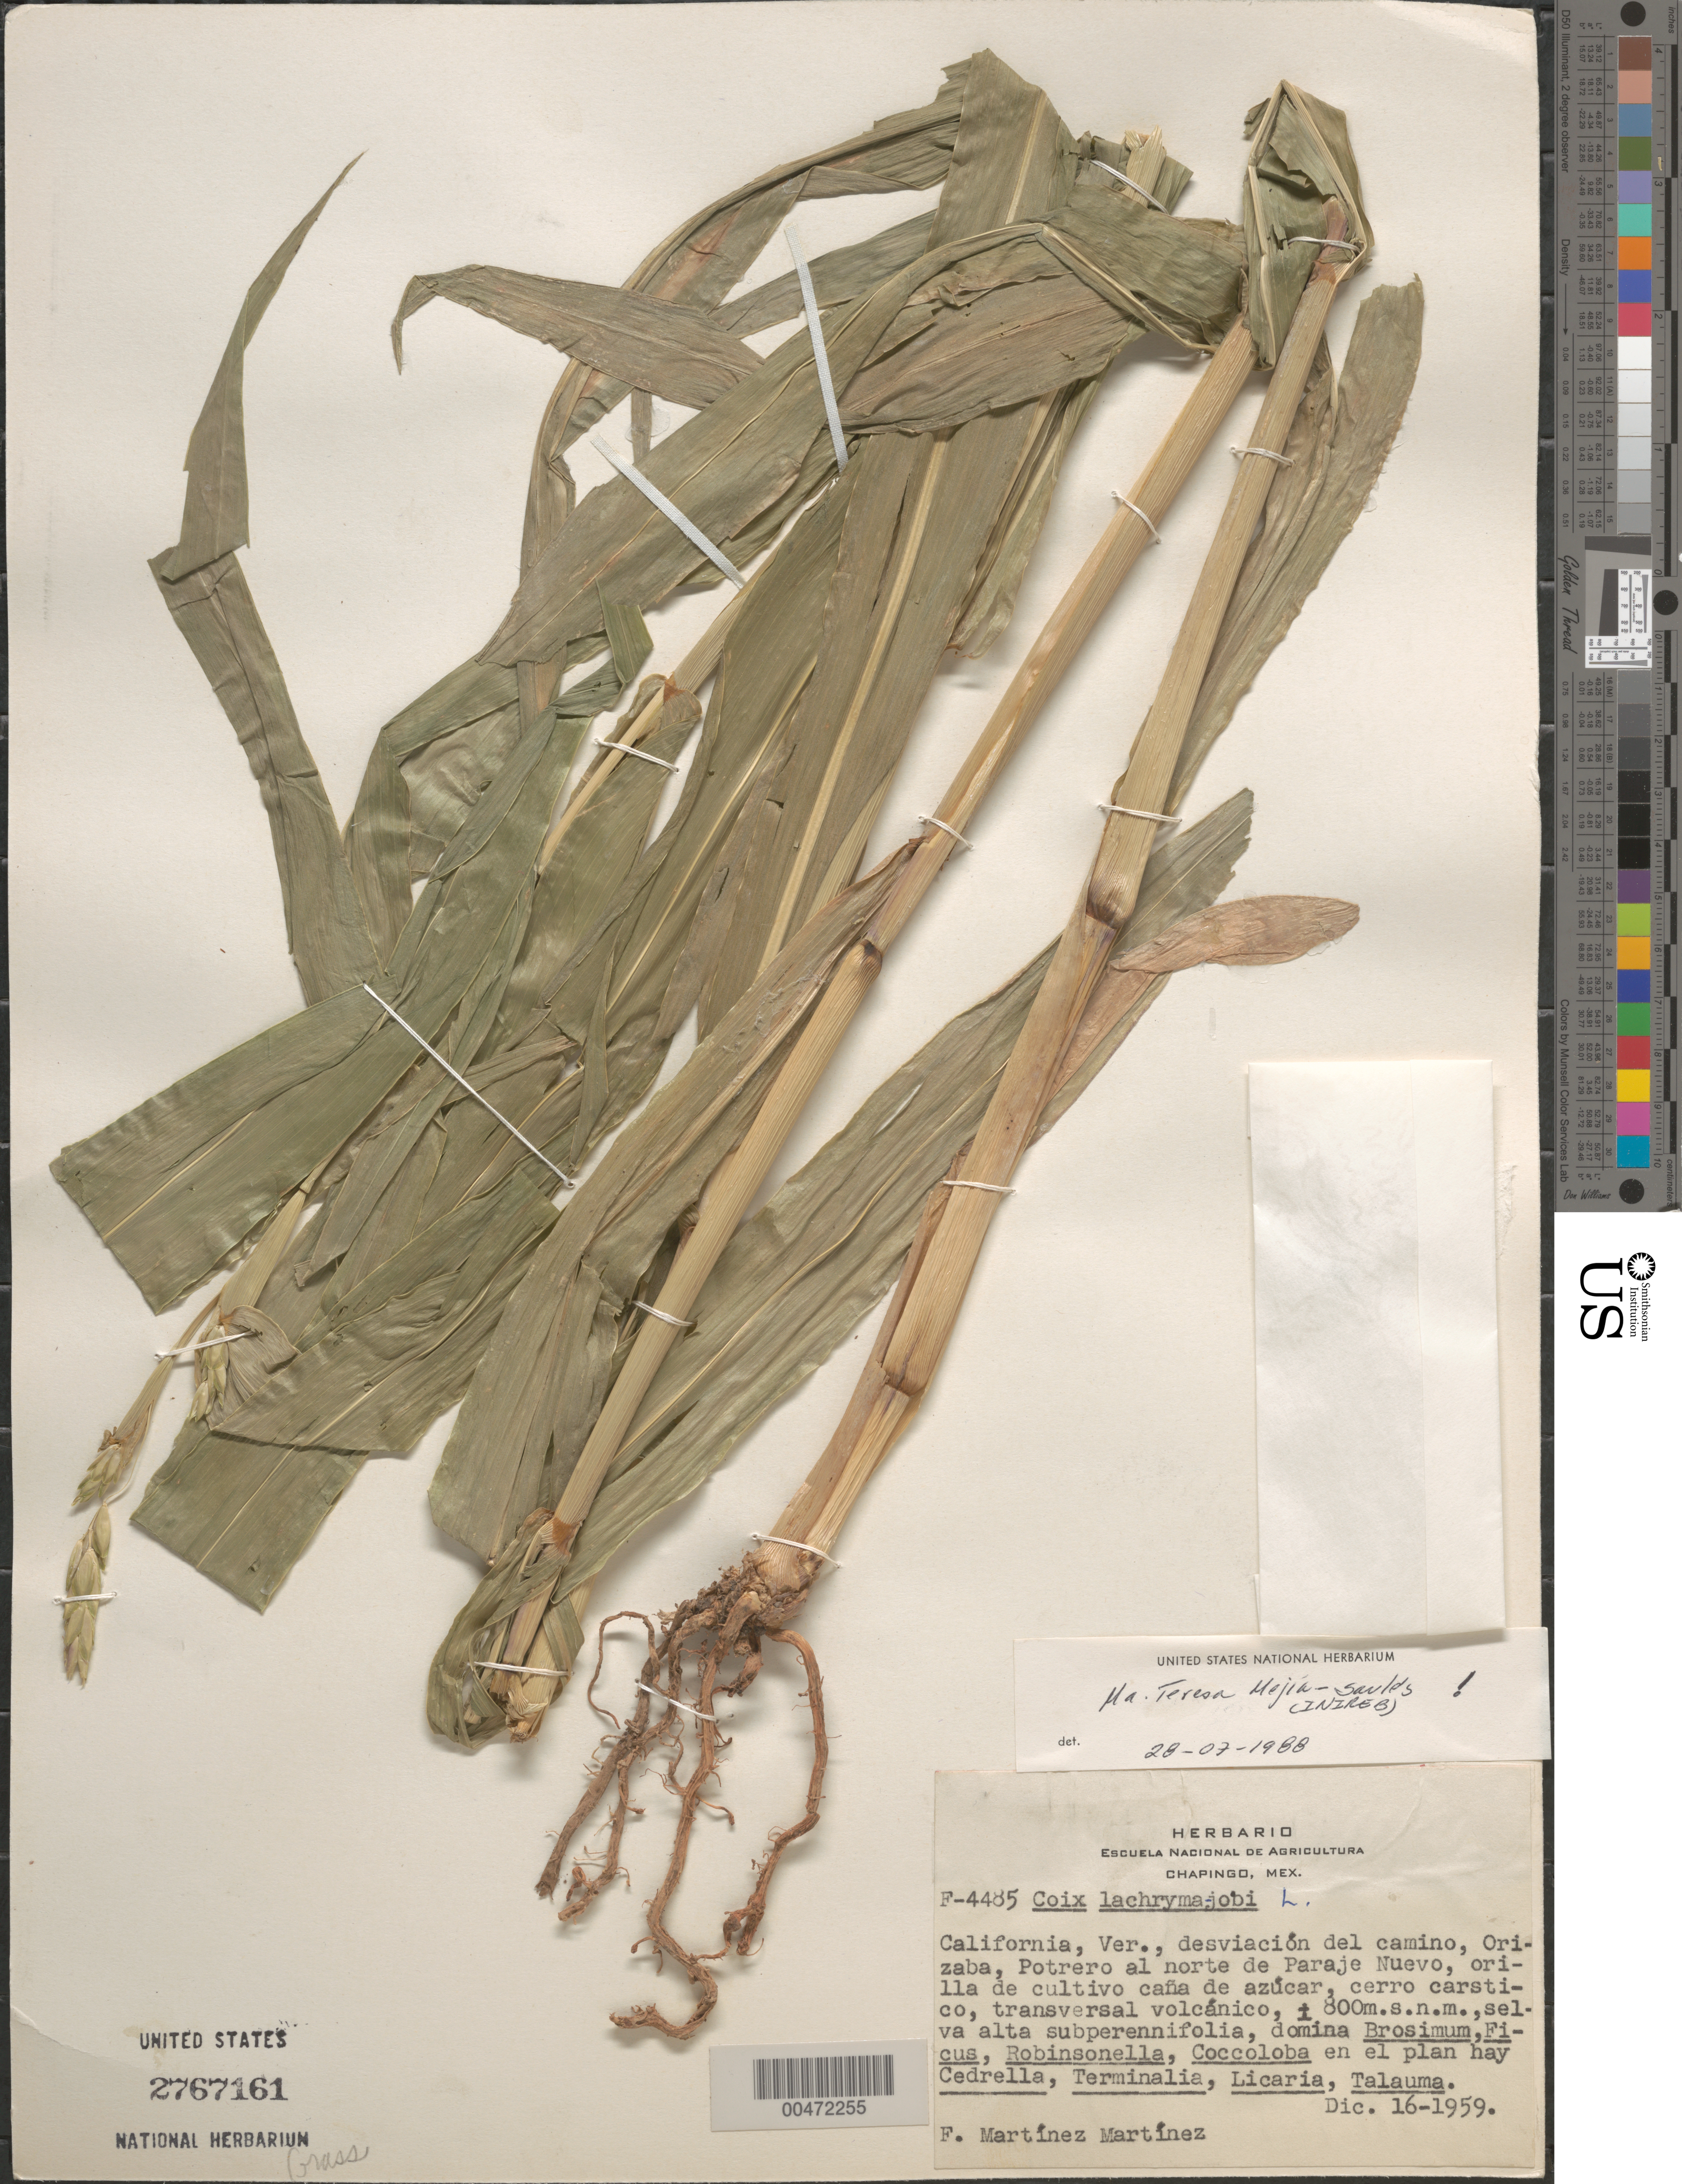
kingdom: Plantae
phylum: Tracheophyta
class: Liliopsida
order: Poales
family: Poaceae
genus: Coix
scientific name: Coix lacryma-jobi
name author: L.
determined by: Mejía-Sauls, M. T.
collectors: F. Martinez-M.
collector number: F-4485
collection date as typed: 16 Dec 1959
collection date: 1959-12-16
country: Mexico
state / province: Veracruz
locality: California, detour of the rd, Orizaba, Potrero N of Paraje Nuevo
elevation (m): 800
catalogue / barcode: US 2767161